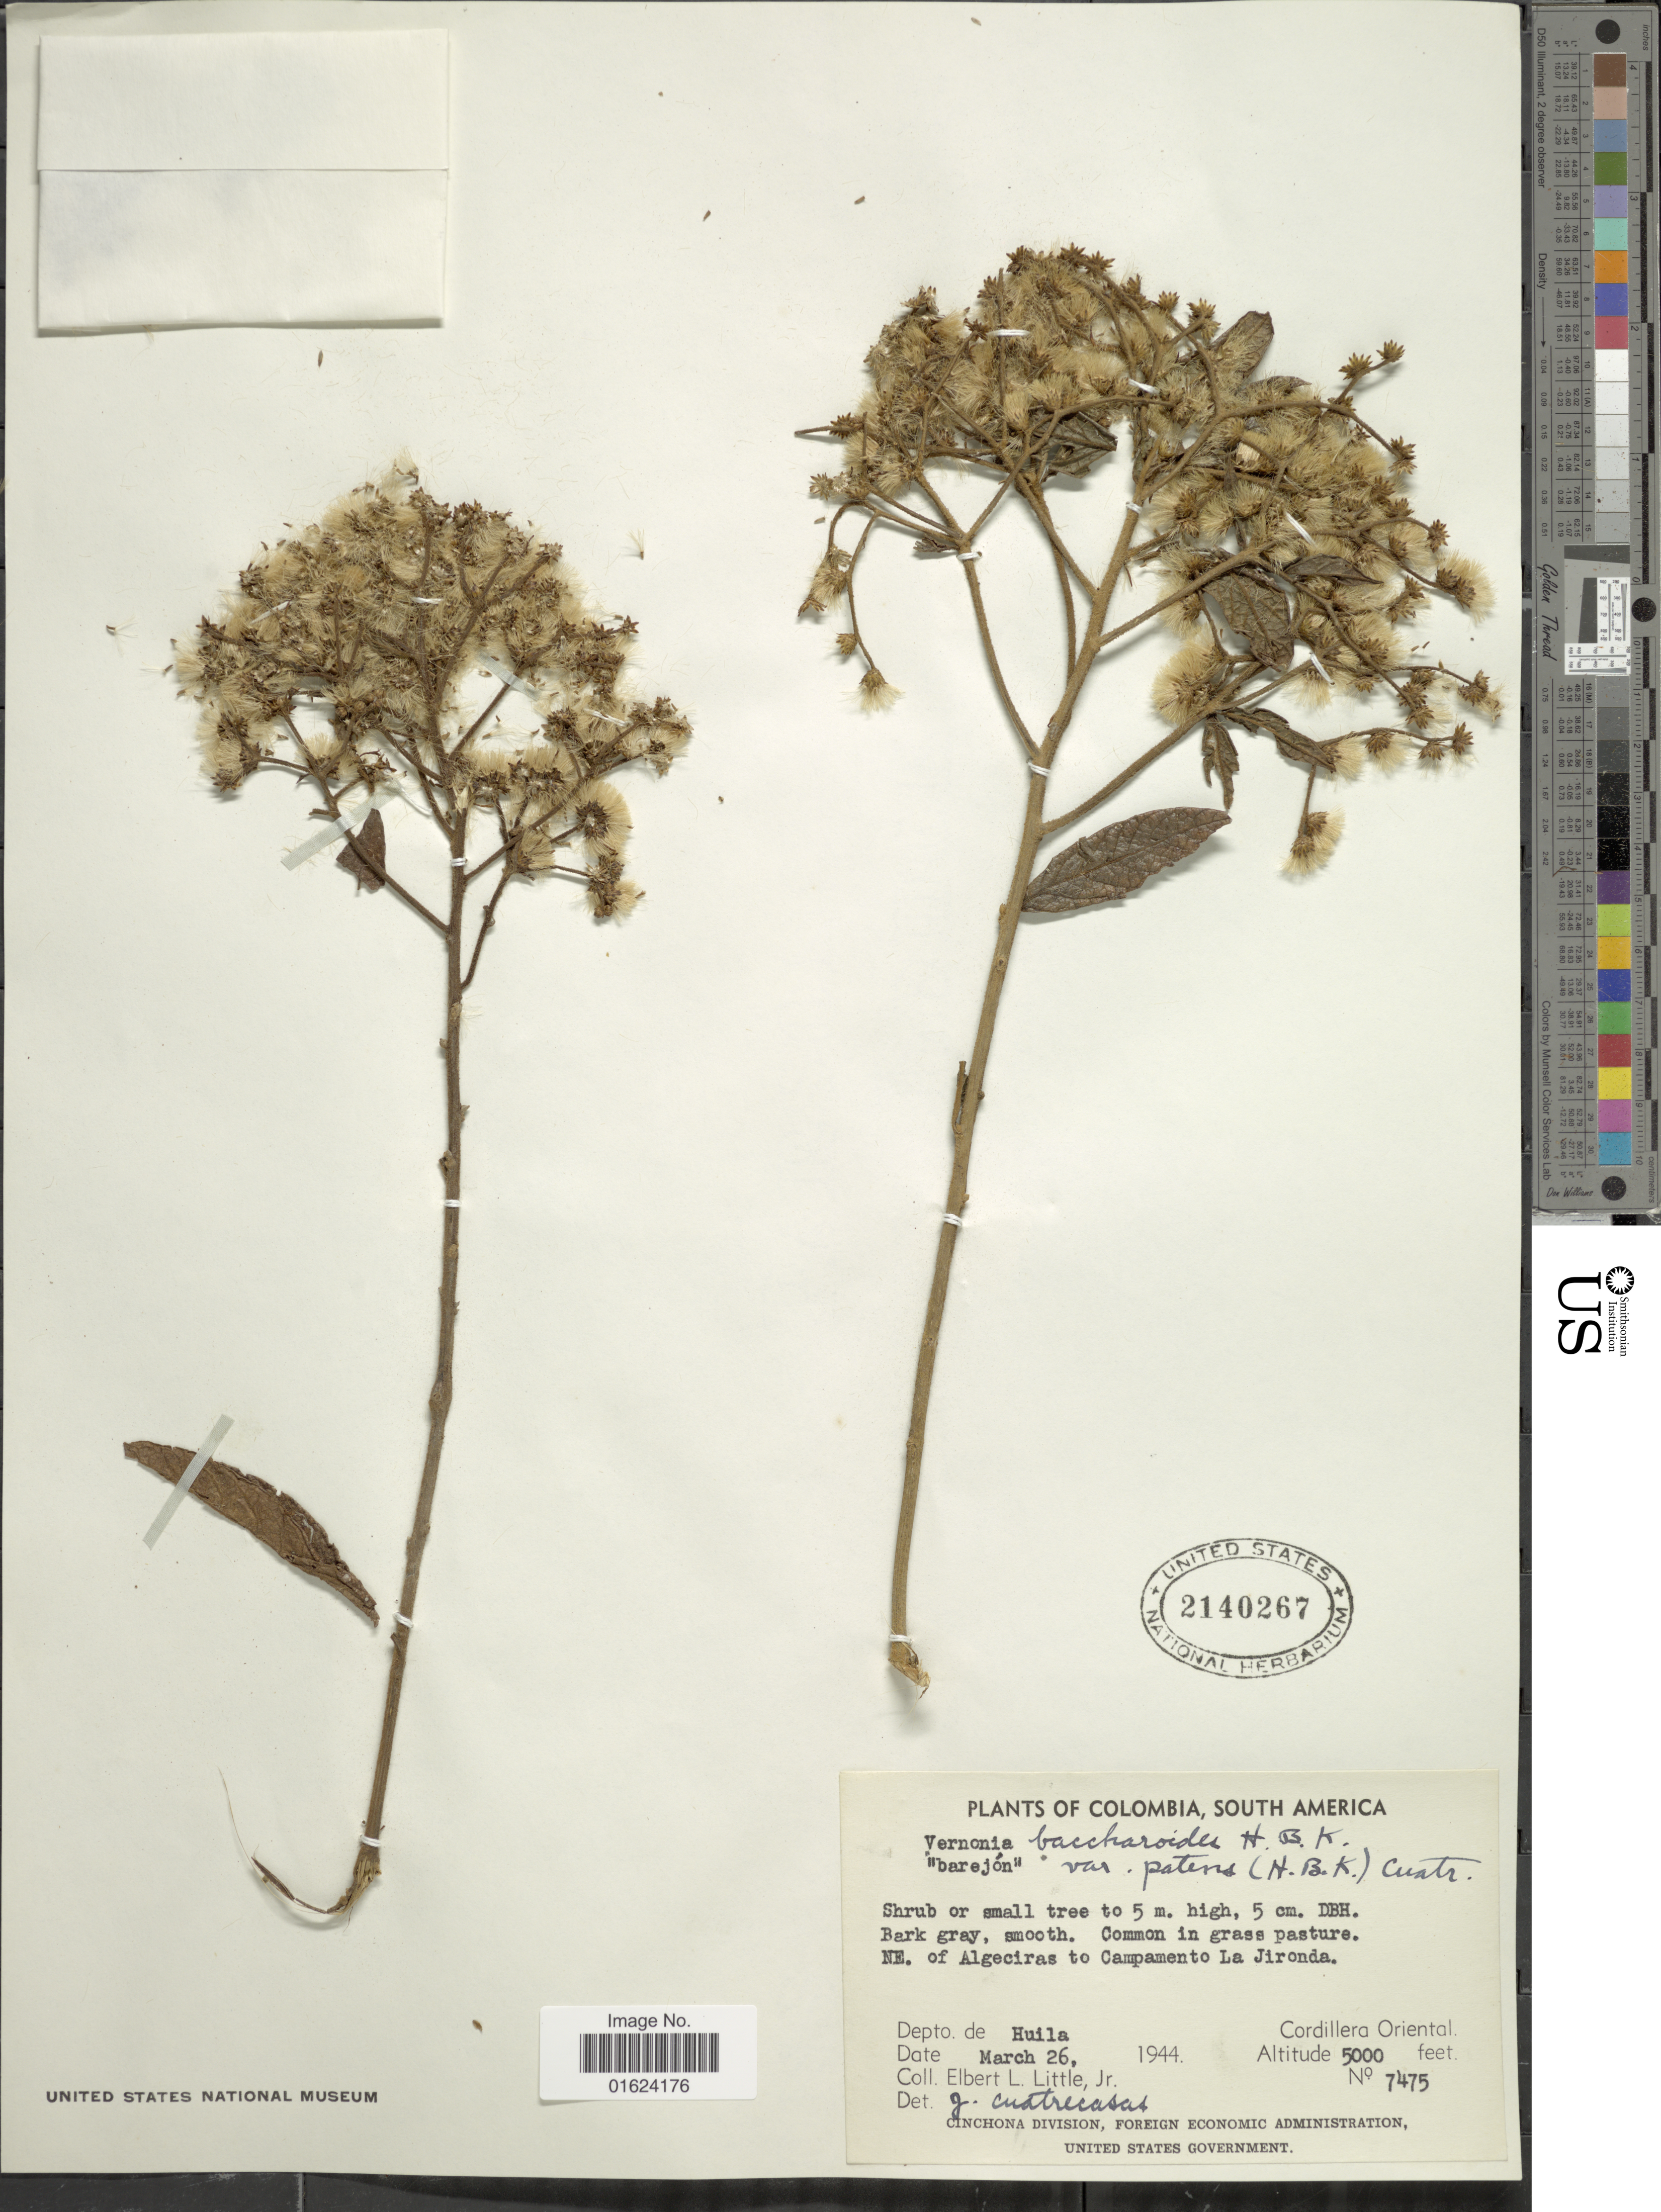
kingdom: Plantae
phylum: Tracheophyta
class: Magnoliopsida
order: Asterales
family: Asteraceae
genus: Vernonanthura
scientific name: Vernonanthura patens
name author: (Kunth) H. Rob.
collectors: E. L. Little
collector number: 7475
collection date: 1944-03-26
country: Colombia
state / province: Huila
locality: NE. of Algecircas to Campamento La Jironda.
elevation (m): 1524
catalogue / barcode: US 2140267